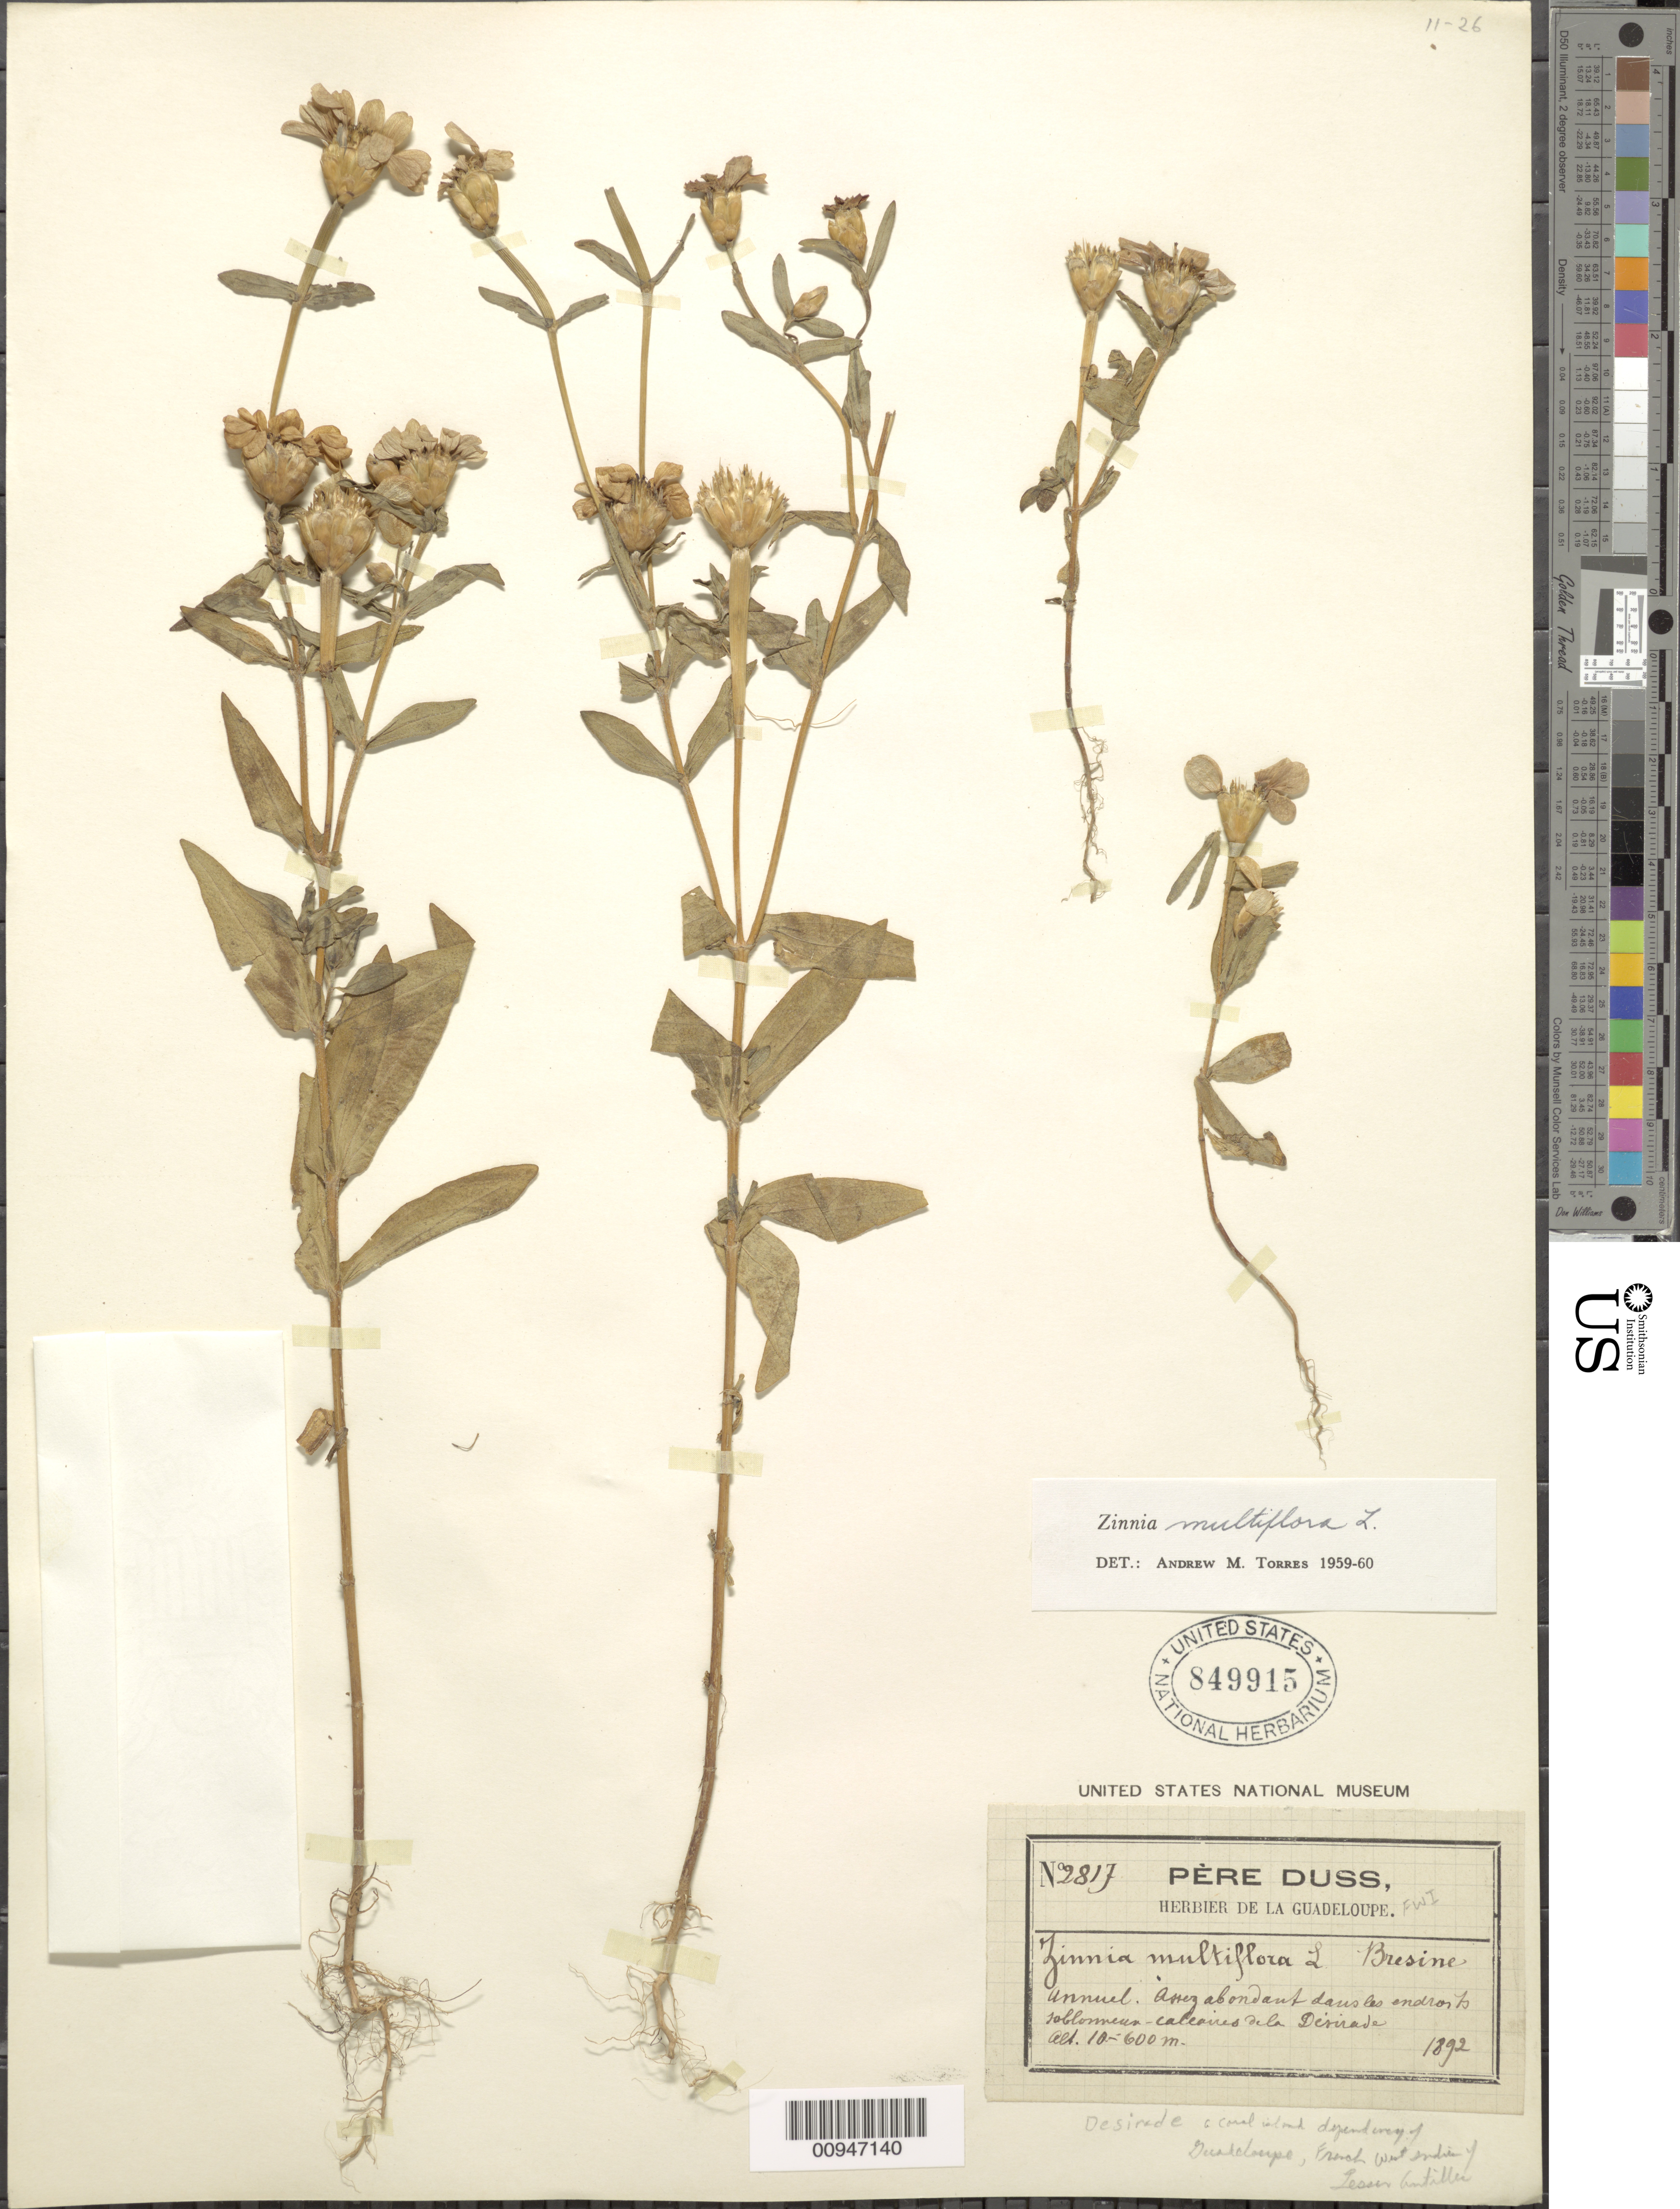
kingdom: Plantae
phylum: Tracheophyta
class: Magnoliopsida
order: Asterales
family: Asteraceae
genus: Zinnia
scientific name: Zinnia peruviana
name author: (L.) L.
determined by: Torres, A. M.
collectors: Père Duss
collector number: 2817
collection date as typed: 1892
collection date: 1892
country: Guadeloupe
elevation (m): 10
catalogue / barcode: US 849915